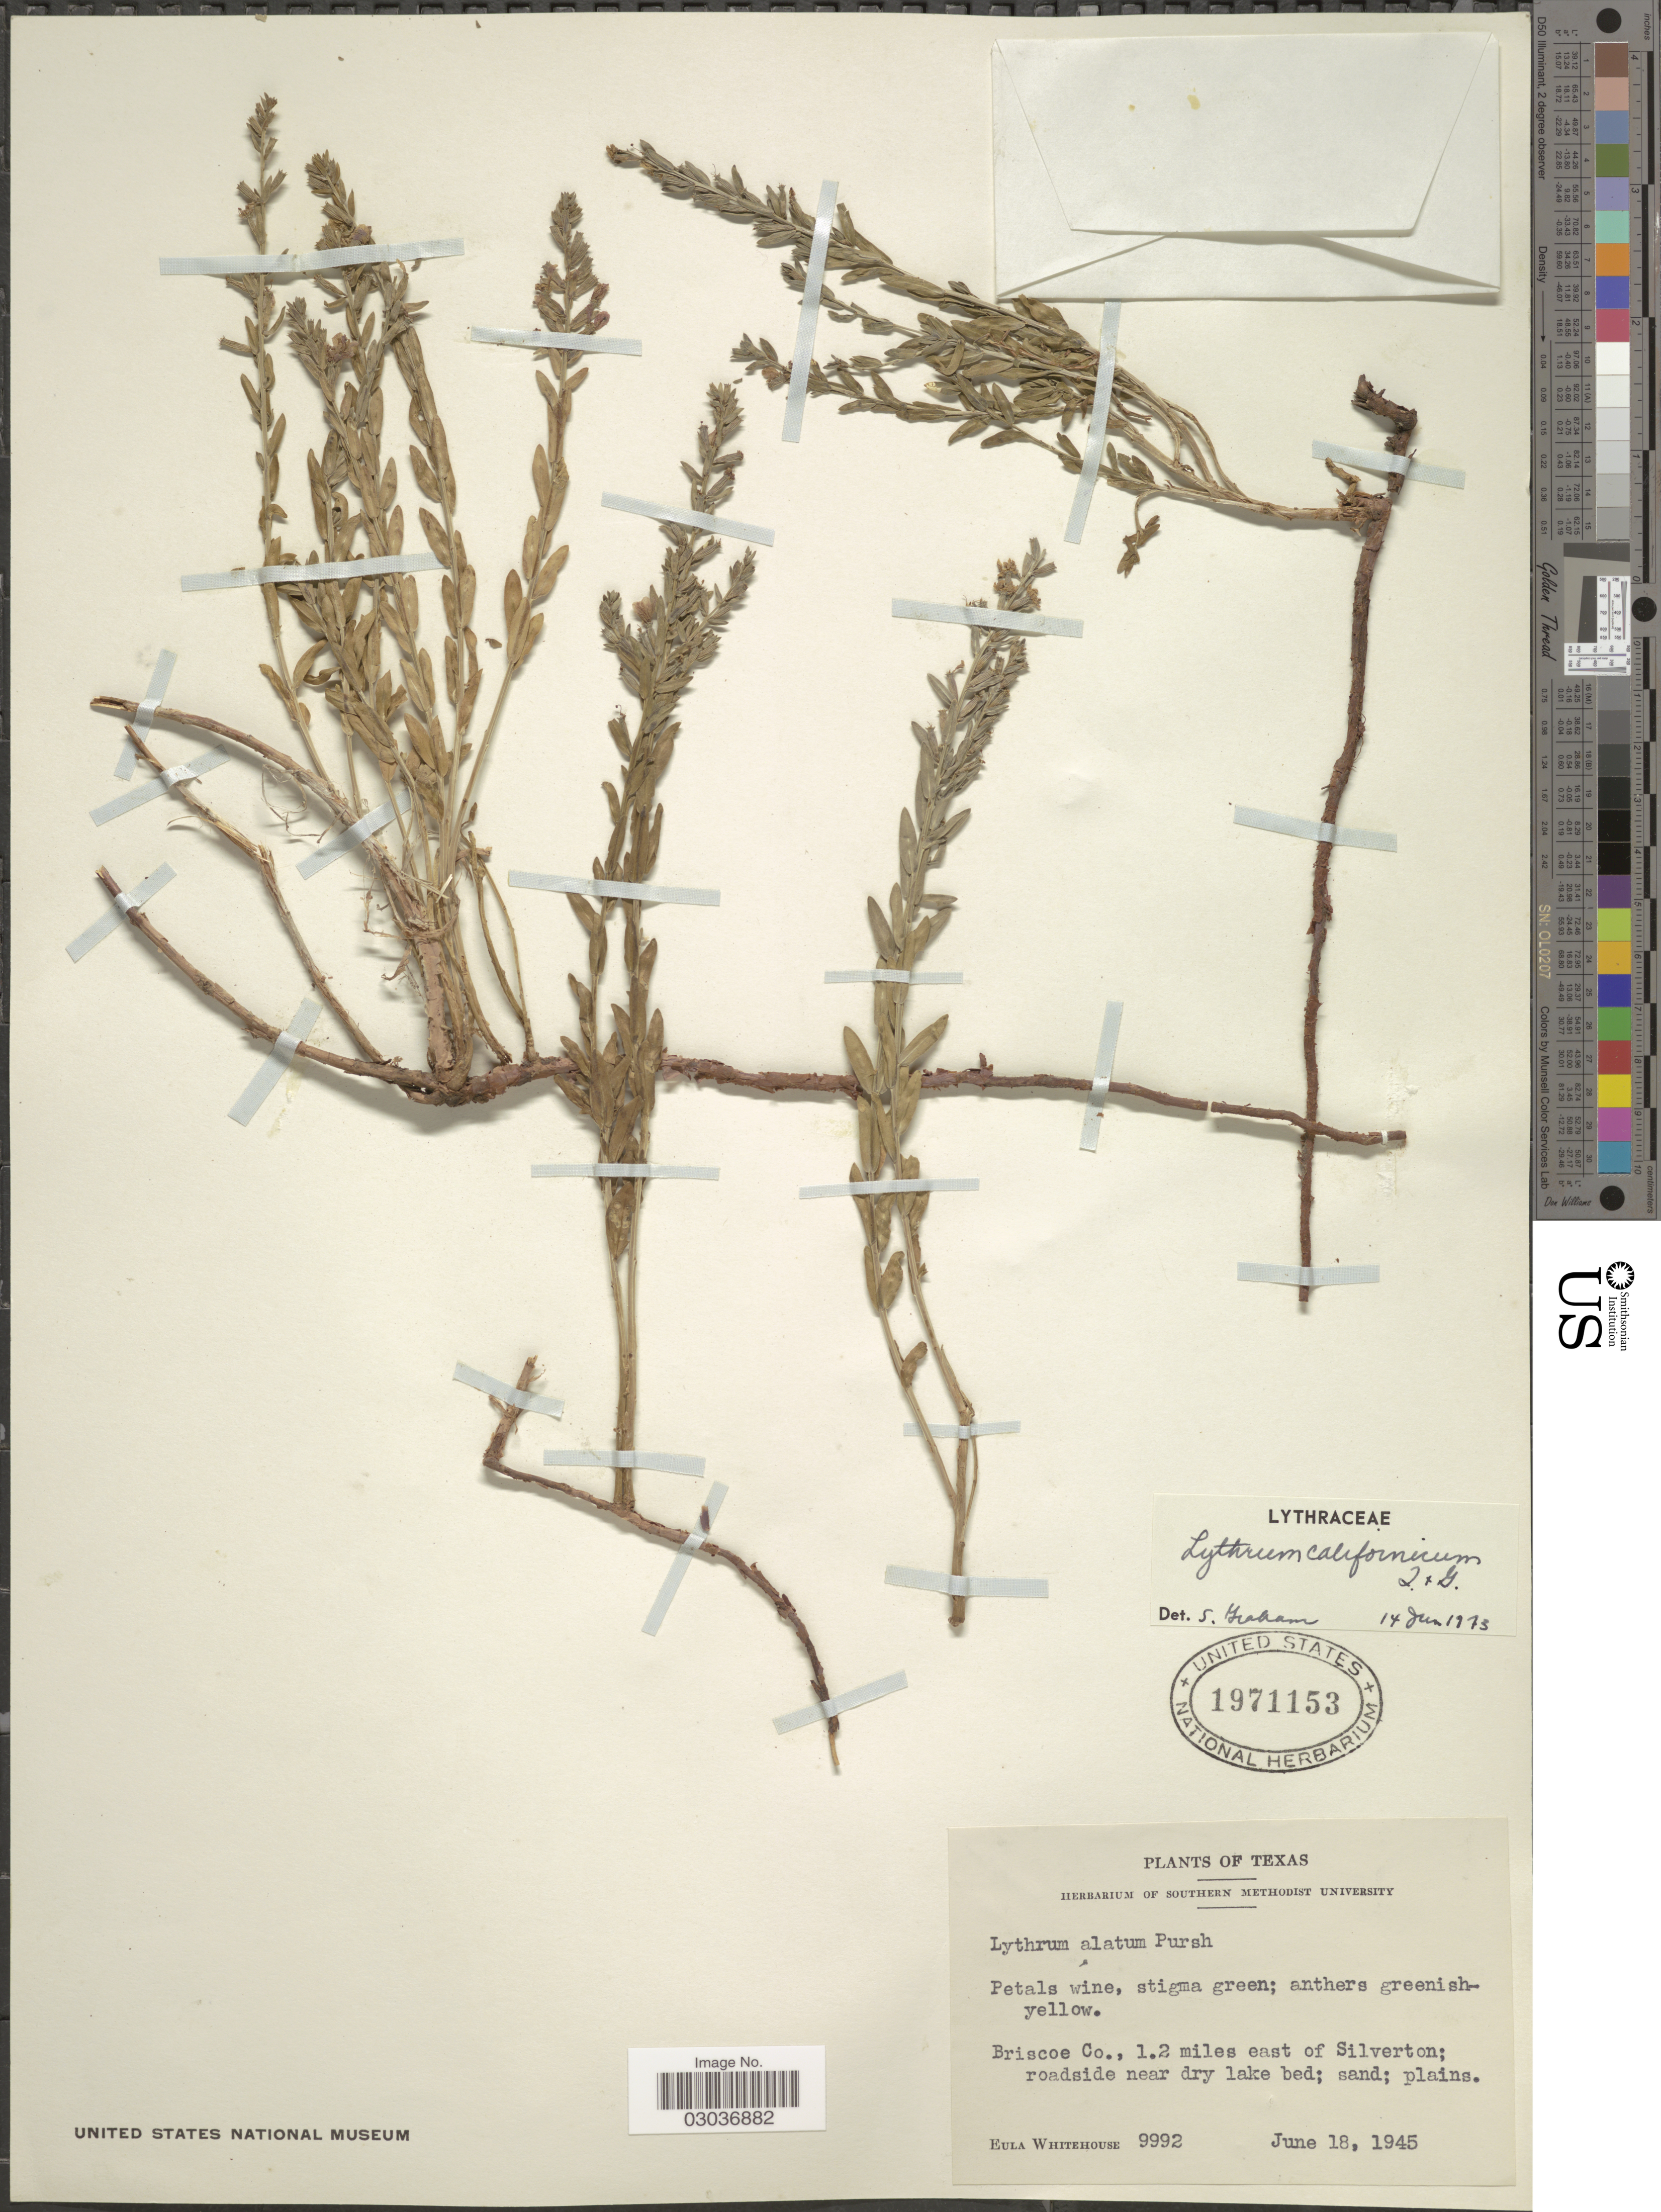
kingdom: Plantae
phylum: Tracheophyta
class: Magnoliopsida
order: Myrtales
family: Lythraceae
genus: Lythrum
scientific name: Lythrum californicum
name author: Torr. & A. Gray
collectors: E. Whitehouse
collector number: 9992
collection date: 1945-06-18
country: United States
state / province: Texas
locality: Briscoe Co., 1.2 miles east of Silverton; roadside near dry lake bed.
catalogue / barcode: US 1971153